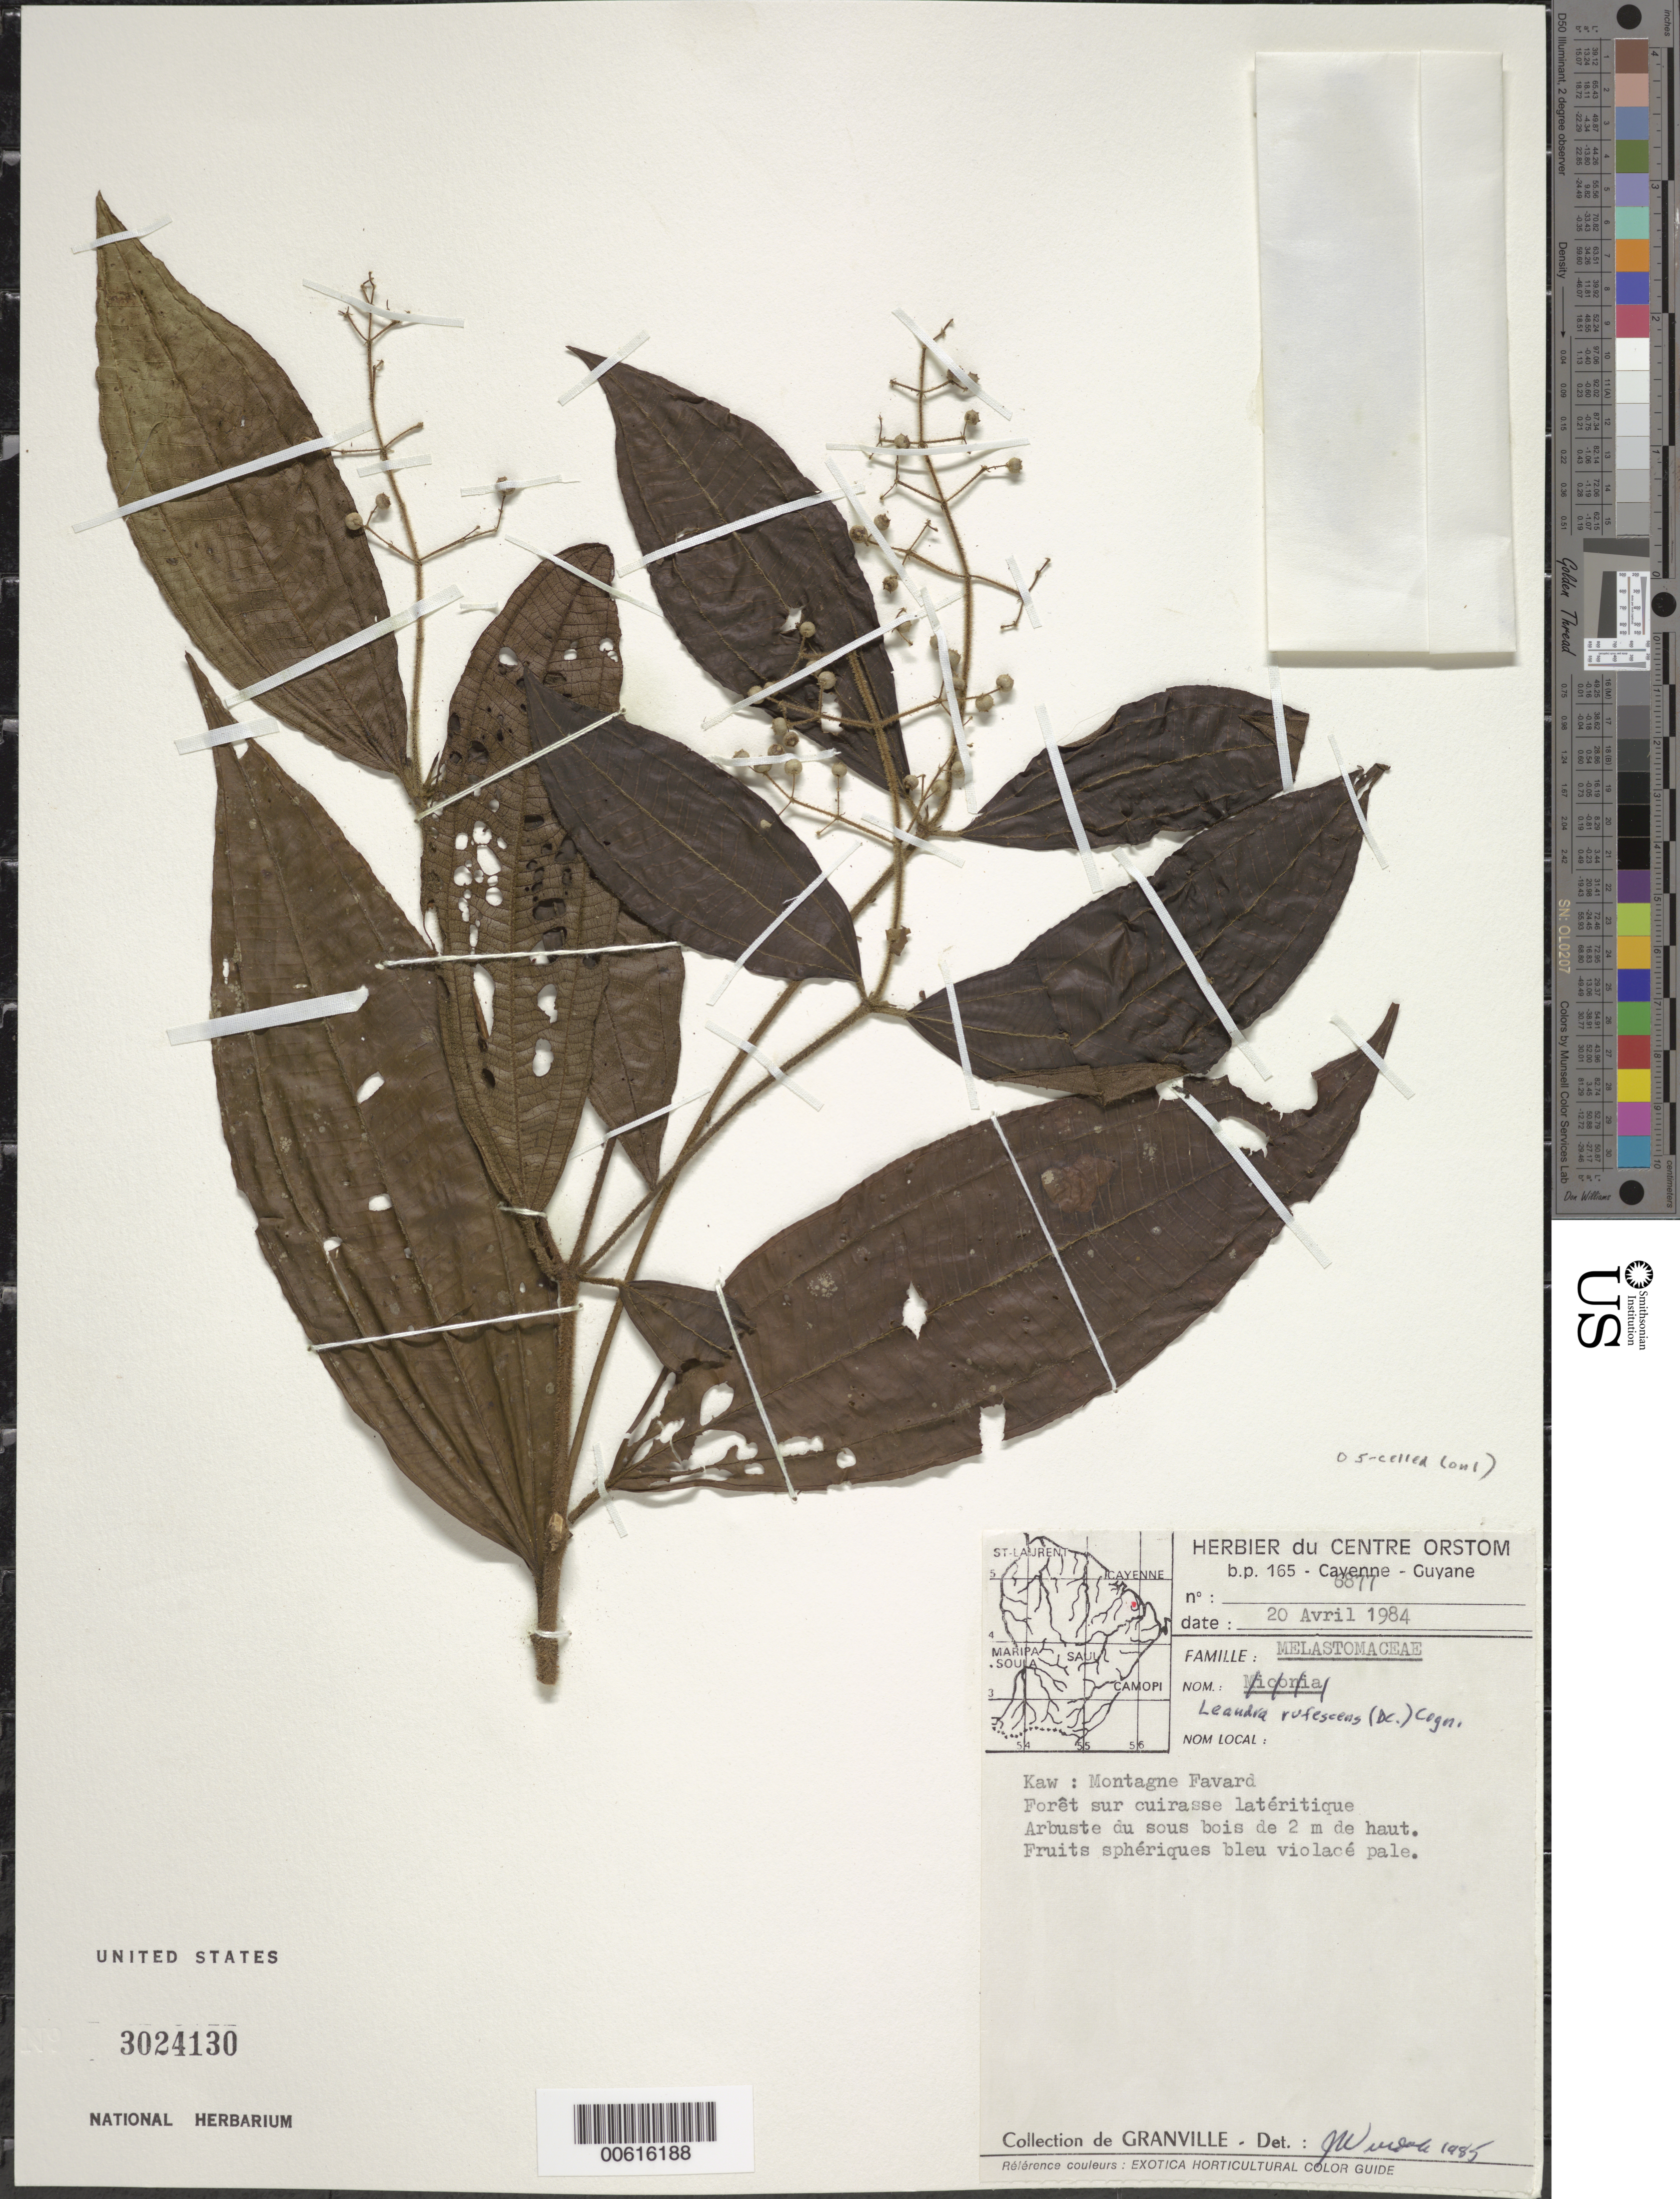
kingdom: Plantae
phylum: Tracheophyta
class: Magnoliopsida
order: Myrtales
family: Melastomataceae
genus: Leandra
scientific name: Leandra rufescens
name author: (DC.) Cogn.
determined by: Wurdack, John J., (US), US (UNITED STATES)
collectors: J.-J. de Granville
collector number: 6877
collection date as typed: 20-Apr-84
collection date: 1984-04-20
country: French Guiana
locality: Montagne Favard, Montagne de Kaw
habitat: Foret sur cuirasse lateritique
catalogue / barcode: US 3024130